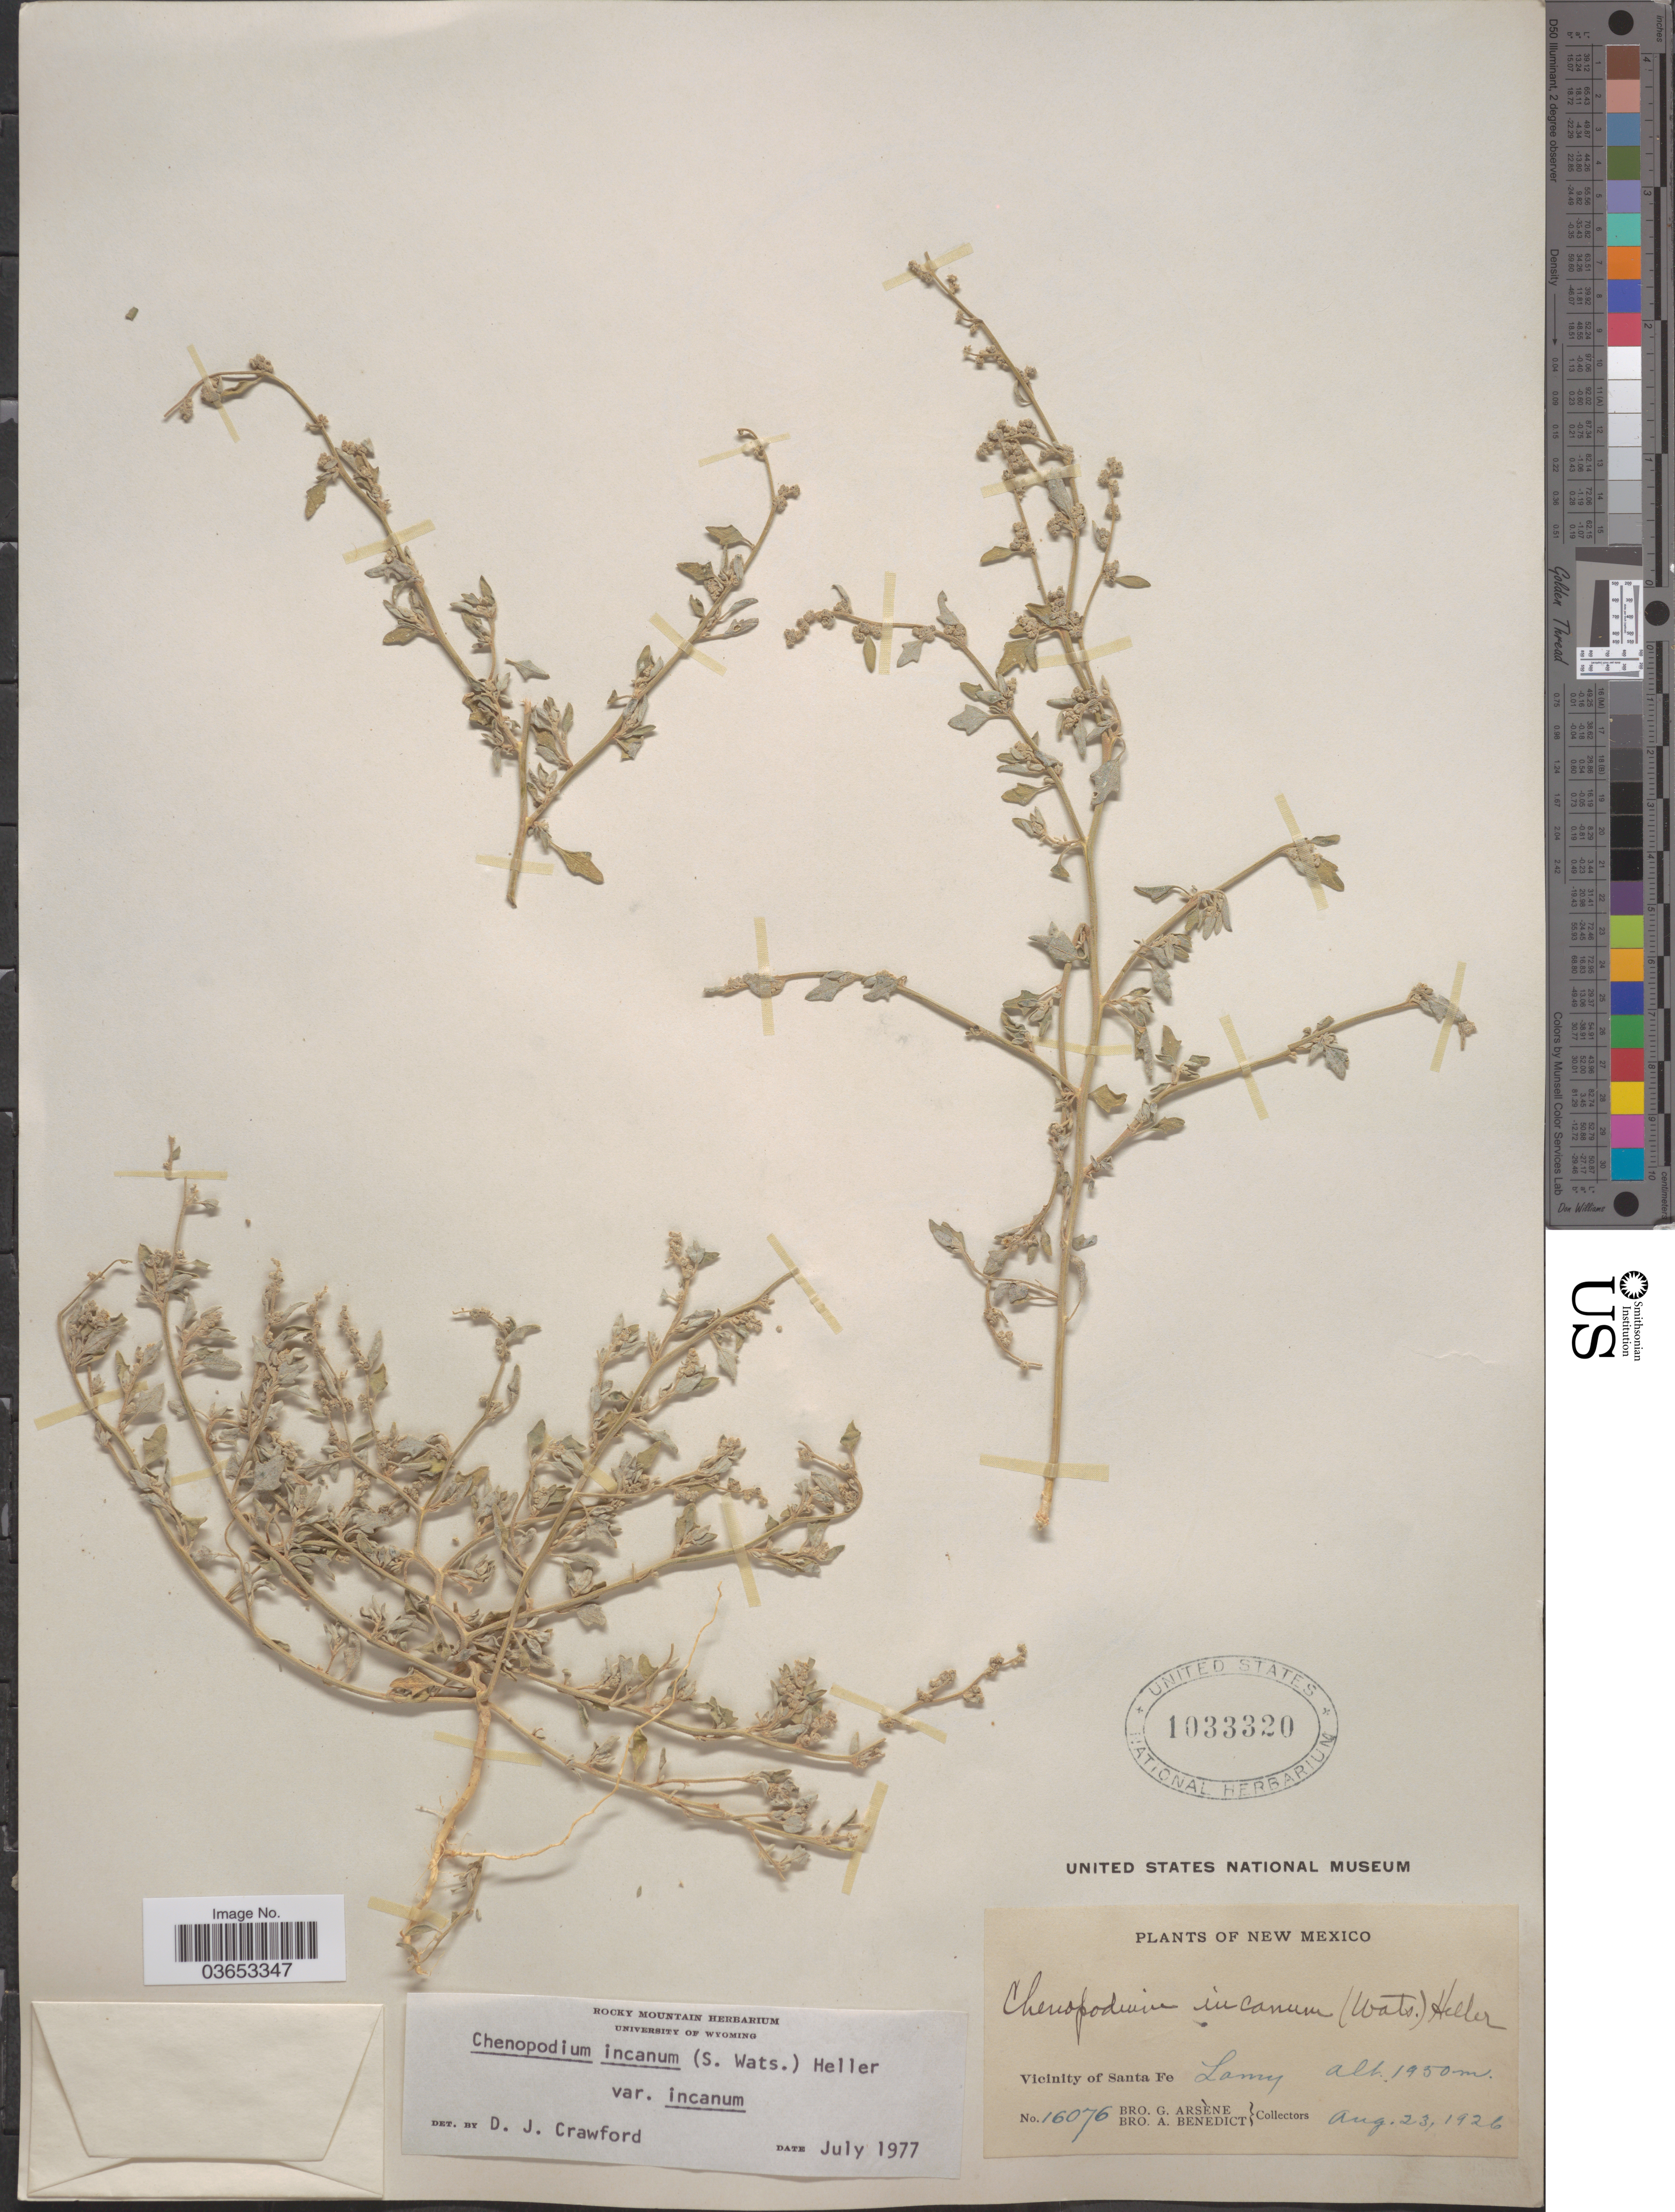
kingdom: Plantae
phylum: Tracheophyta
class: Magnoliopsida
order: Caryophyllales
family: Amaranthaceae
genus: Chenopodium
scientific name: Chenopodium incanum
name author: (S. Watson) A. Heller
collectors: Bro. G. Arsène & Bro. A. Benedict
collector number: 16076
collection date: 1926-08-23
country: United States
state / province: New Mexico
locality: Vicinity of Santa Fe Lamy.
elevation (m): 1950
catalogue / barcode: US 1033320